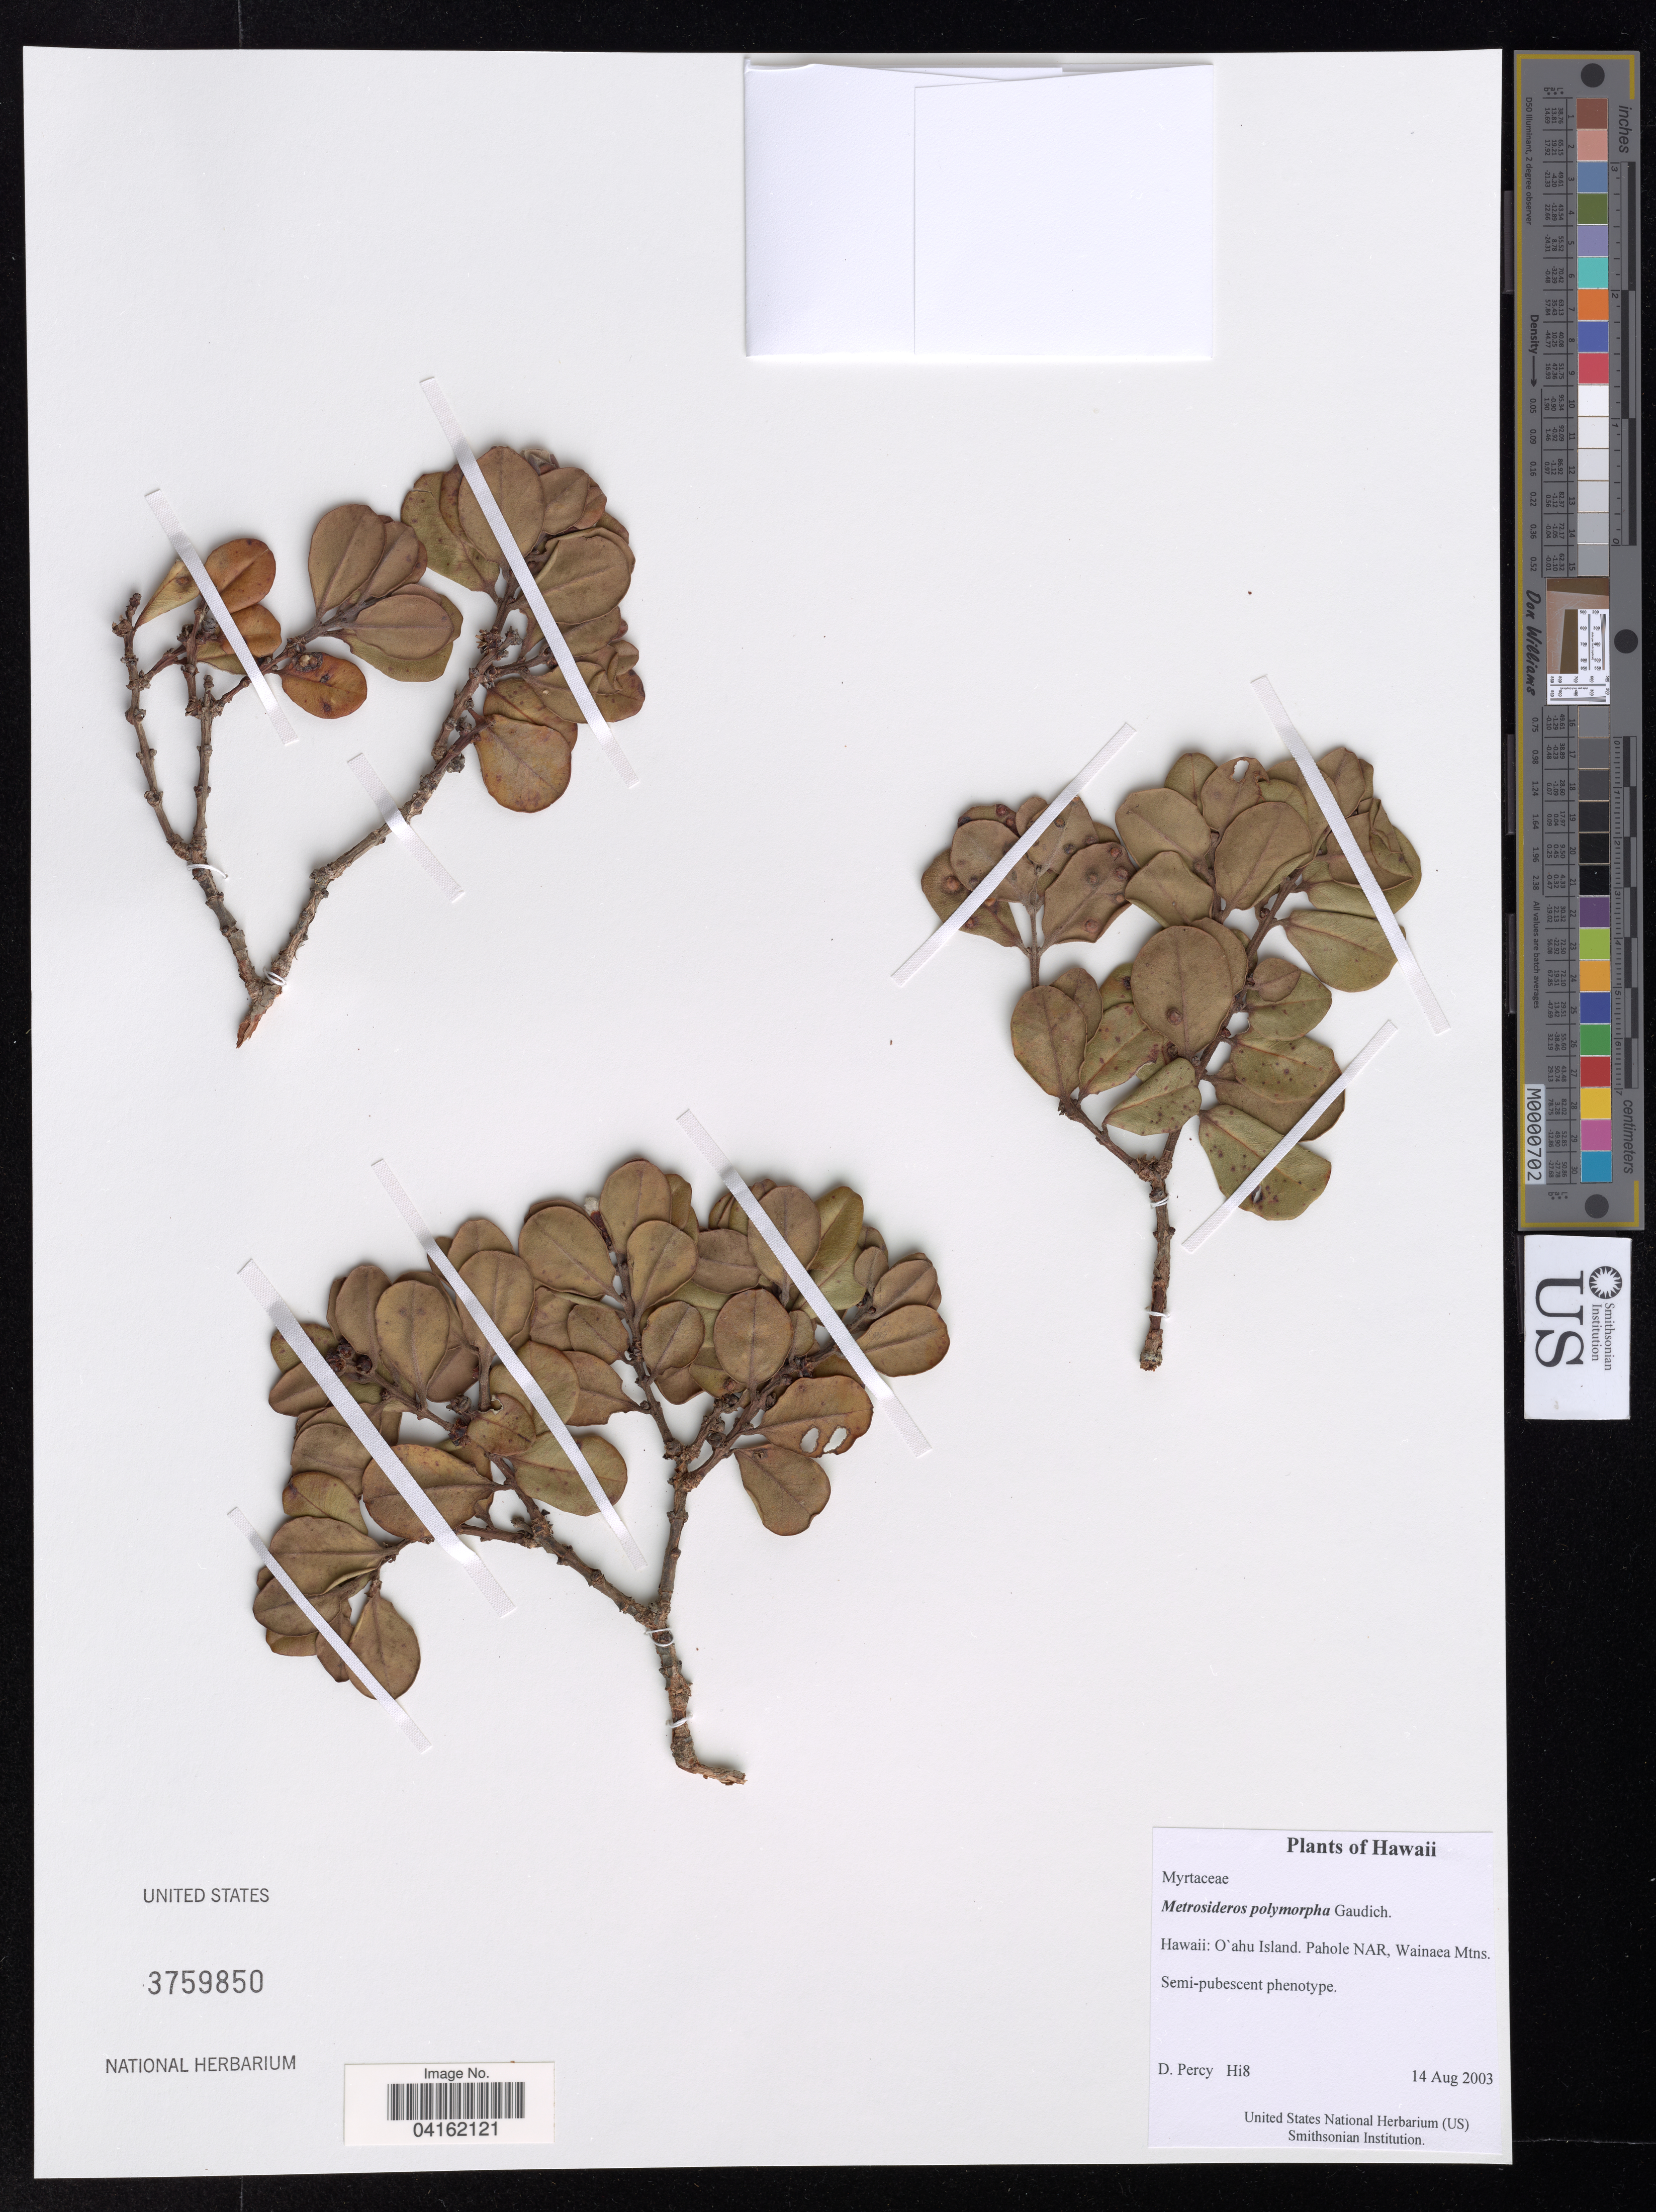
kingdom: Plantae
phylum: Tracheophyta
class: Magnoliopsida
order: Myrtales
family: Myrtaceae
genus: Metrosideros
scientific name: Metrosideros polymorpha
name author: Gaudich.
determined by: Percy, D. M.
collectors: D. Percy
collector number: Hi8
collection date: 2003-08-14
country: United States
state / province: Hawaii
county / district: Honolulu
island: Oahu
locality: Pahole NAR, Wainaea Mtns.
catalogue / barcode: US 3759850